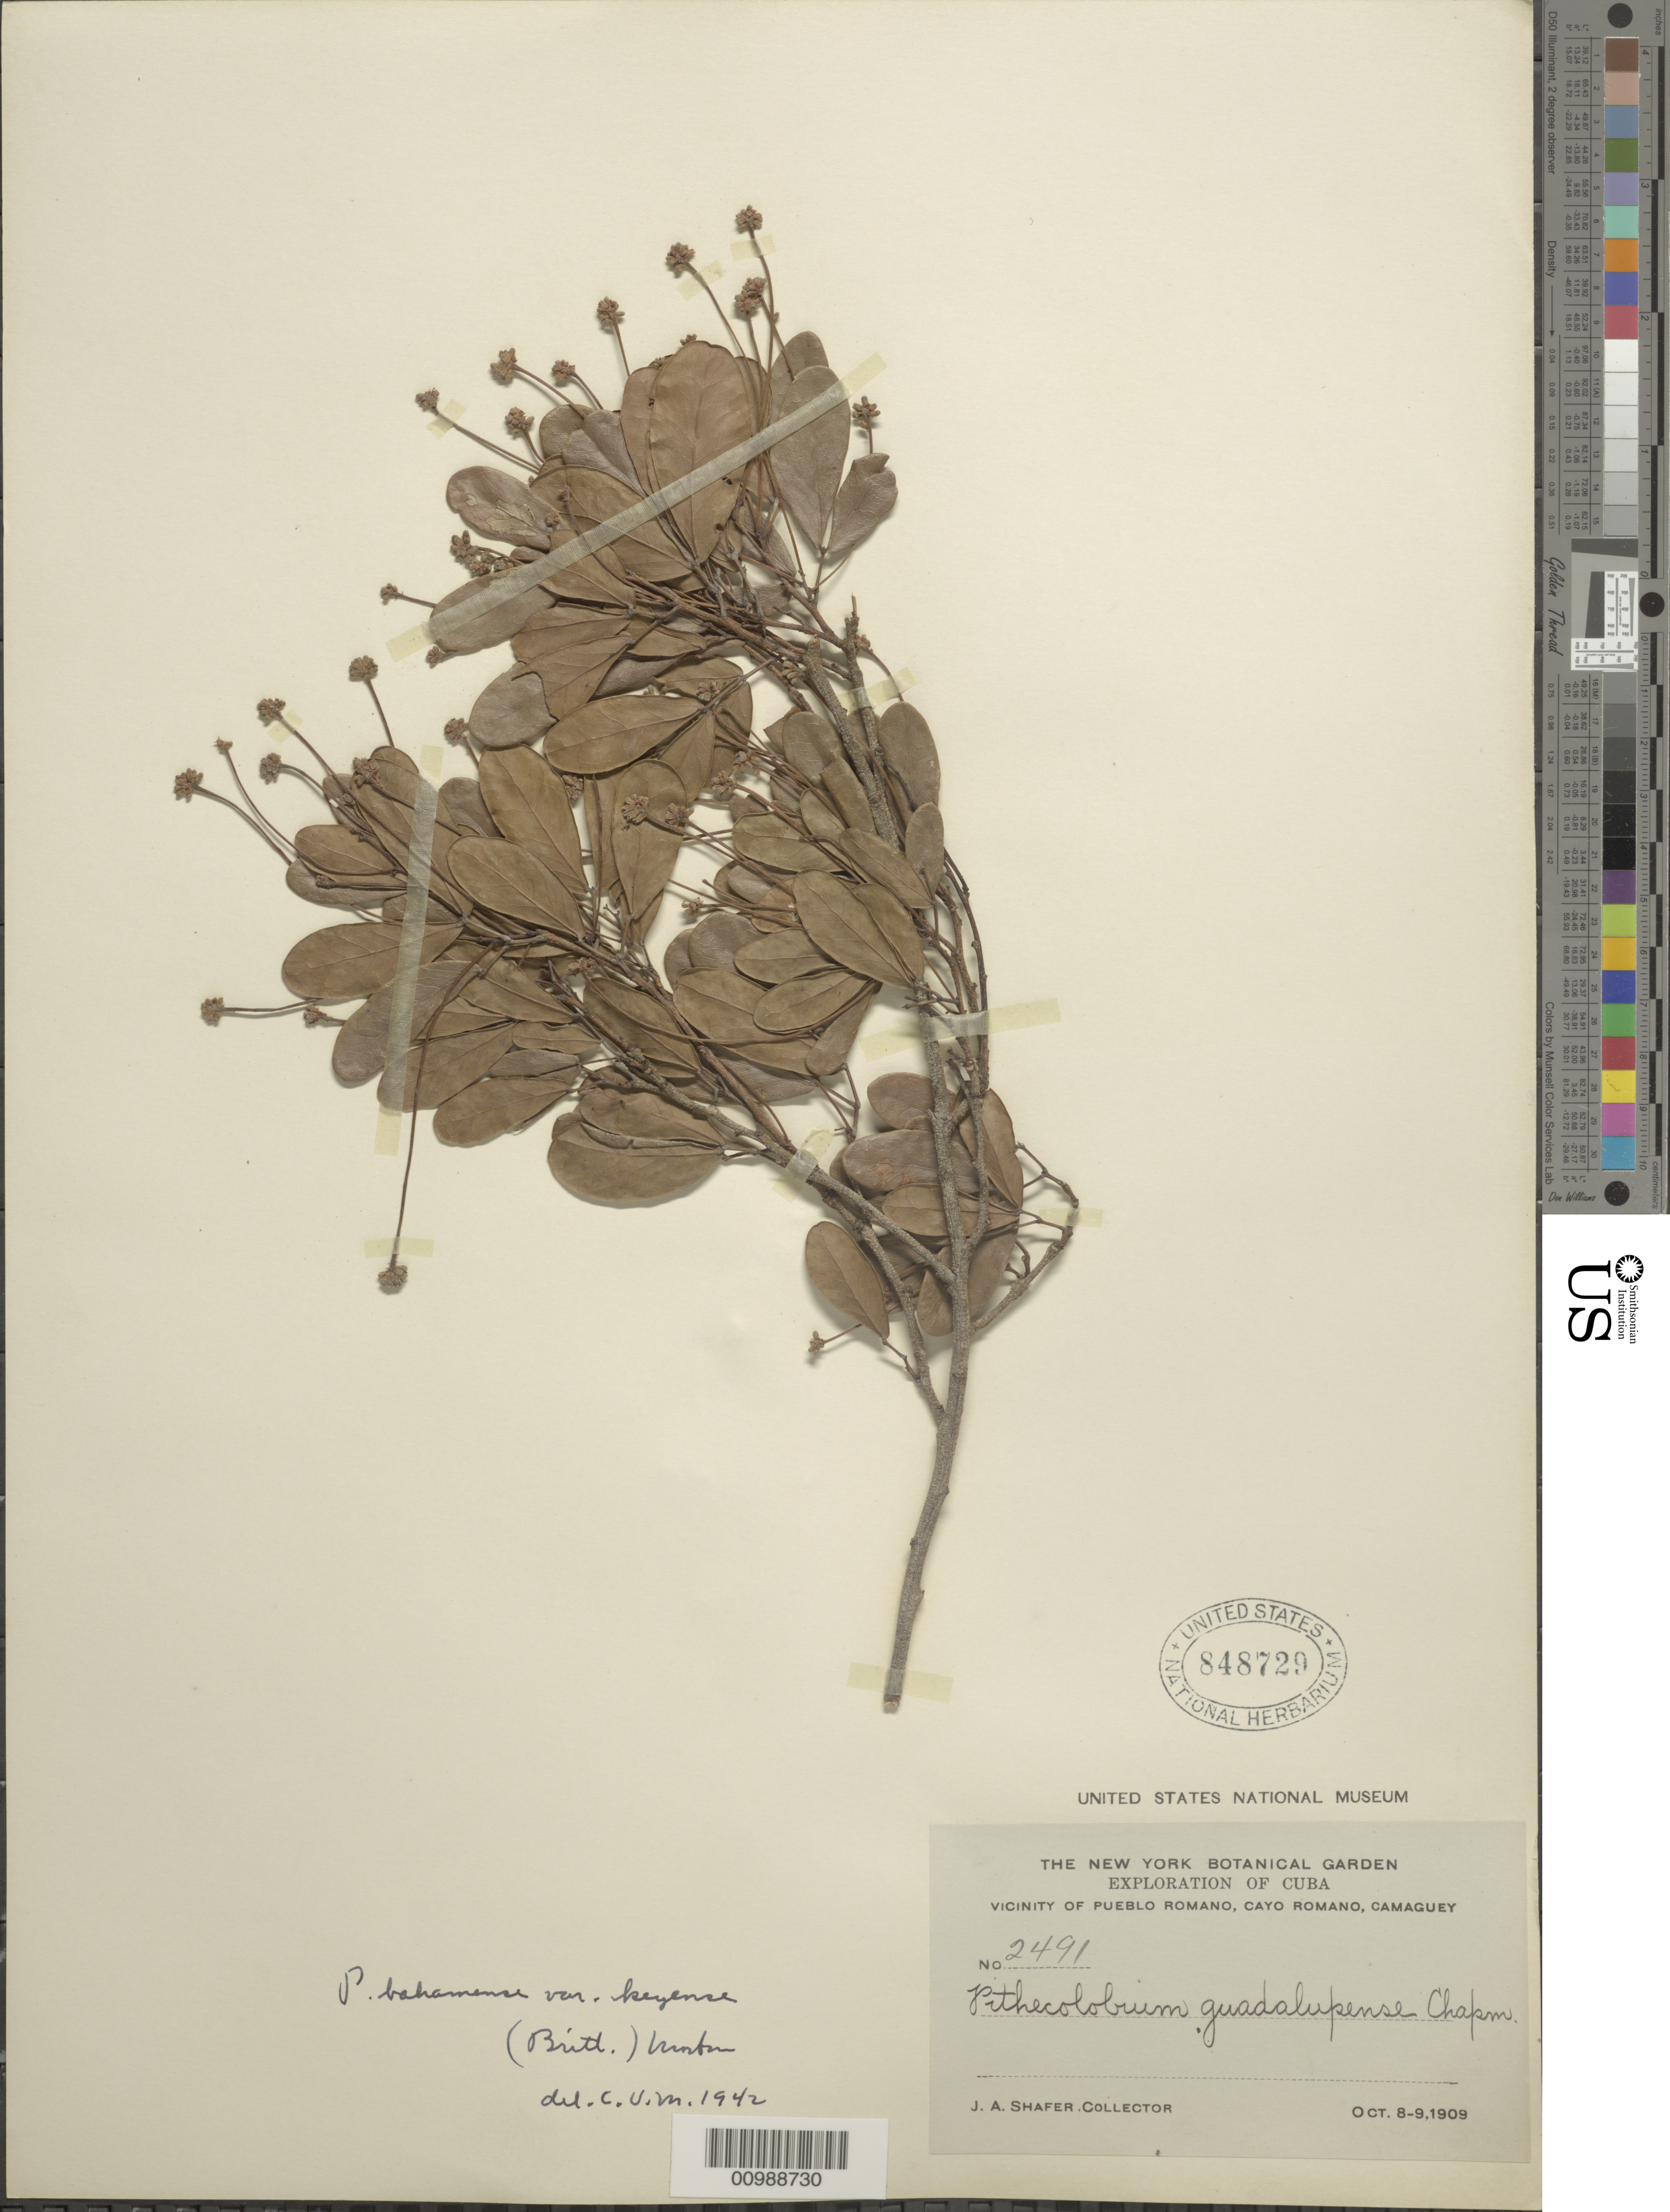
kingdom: Plantae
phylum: Tracheophyta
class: Magnoliopsida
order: Fabales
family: Fabaceae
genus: Pithecellobium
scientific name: Pithecellobium keyense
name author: Britton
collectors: J. A. Shafer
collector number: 2491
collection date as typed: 08 Oct 1909 to 09 Oct 1909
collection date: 1909-10-08/1909-10-09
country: Cuba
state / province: Camagüey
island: Cuba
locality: Cayo Romano; vicinity of Pueblo Romano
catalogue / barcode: US 848729